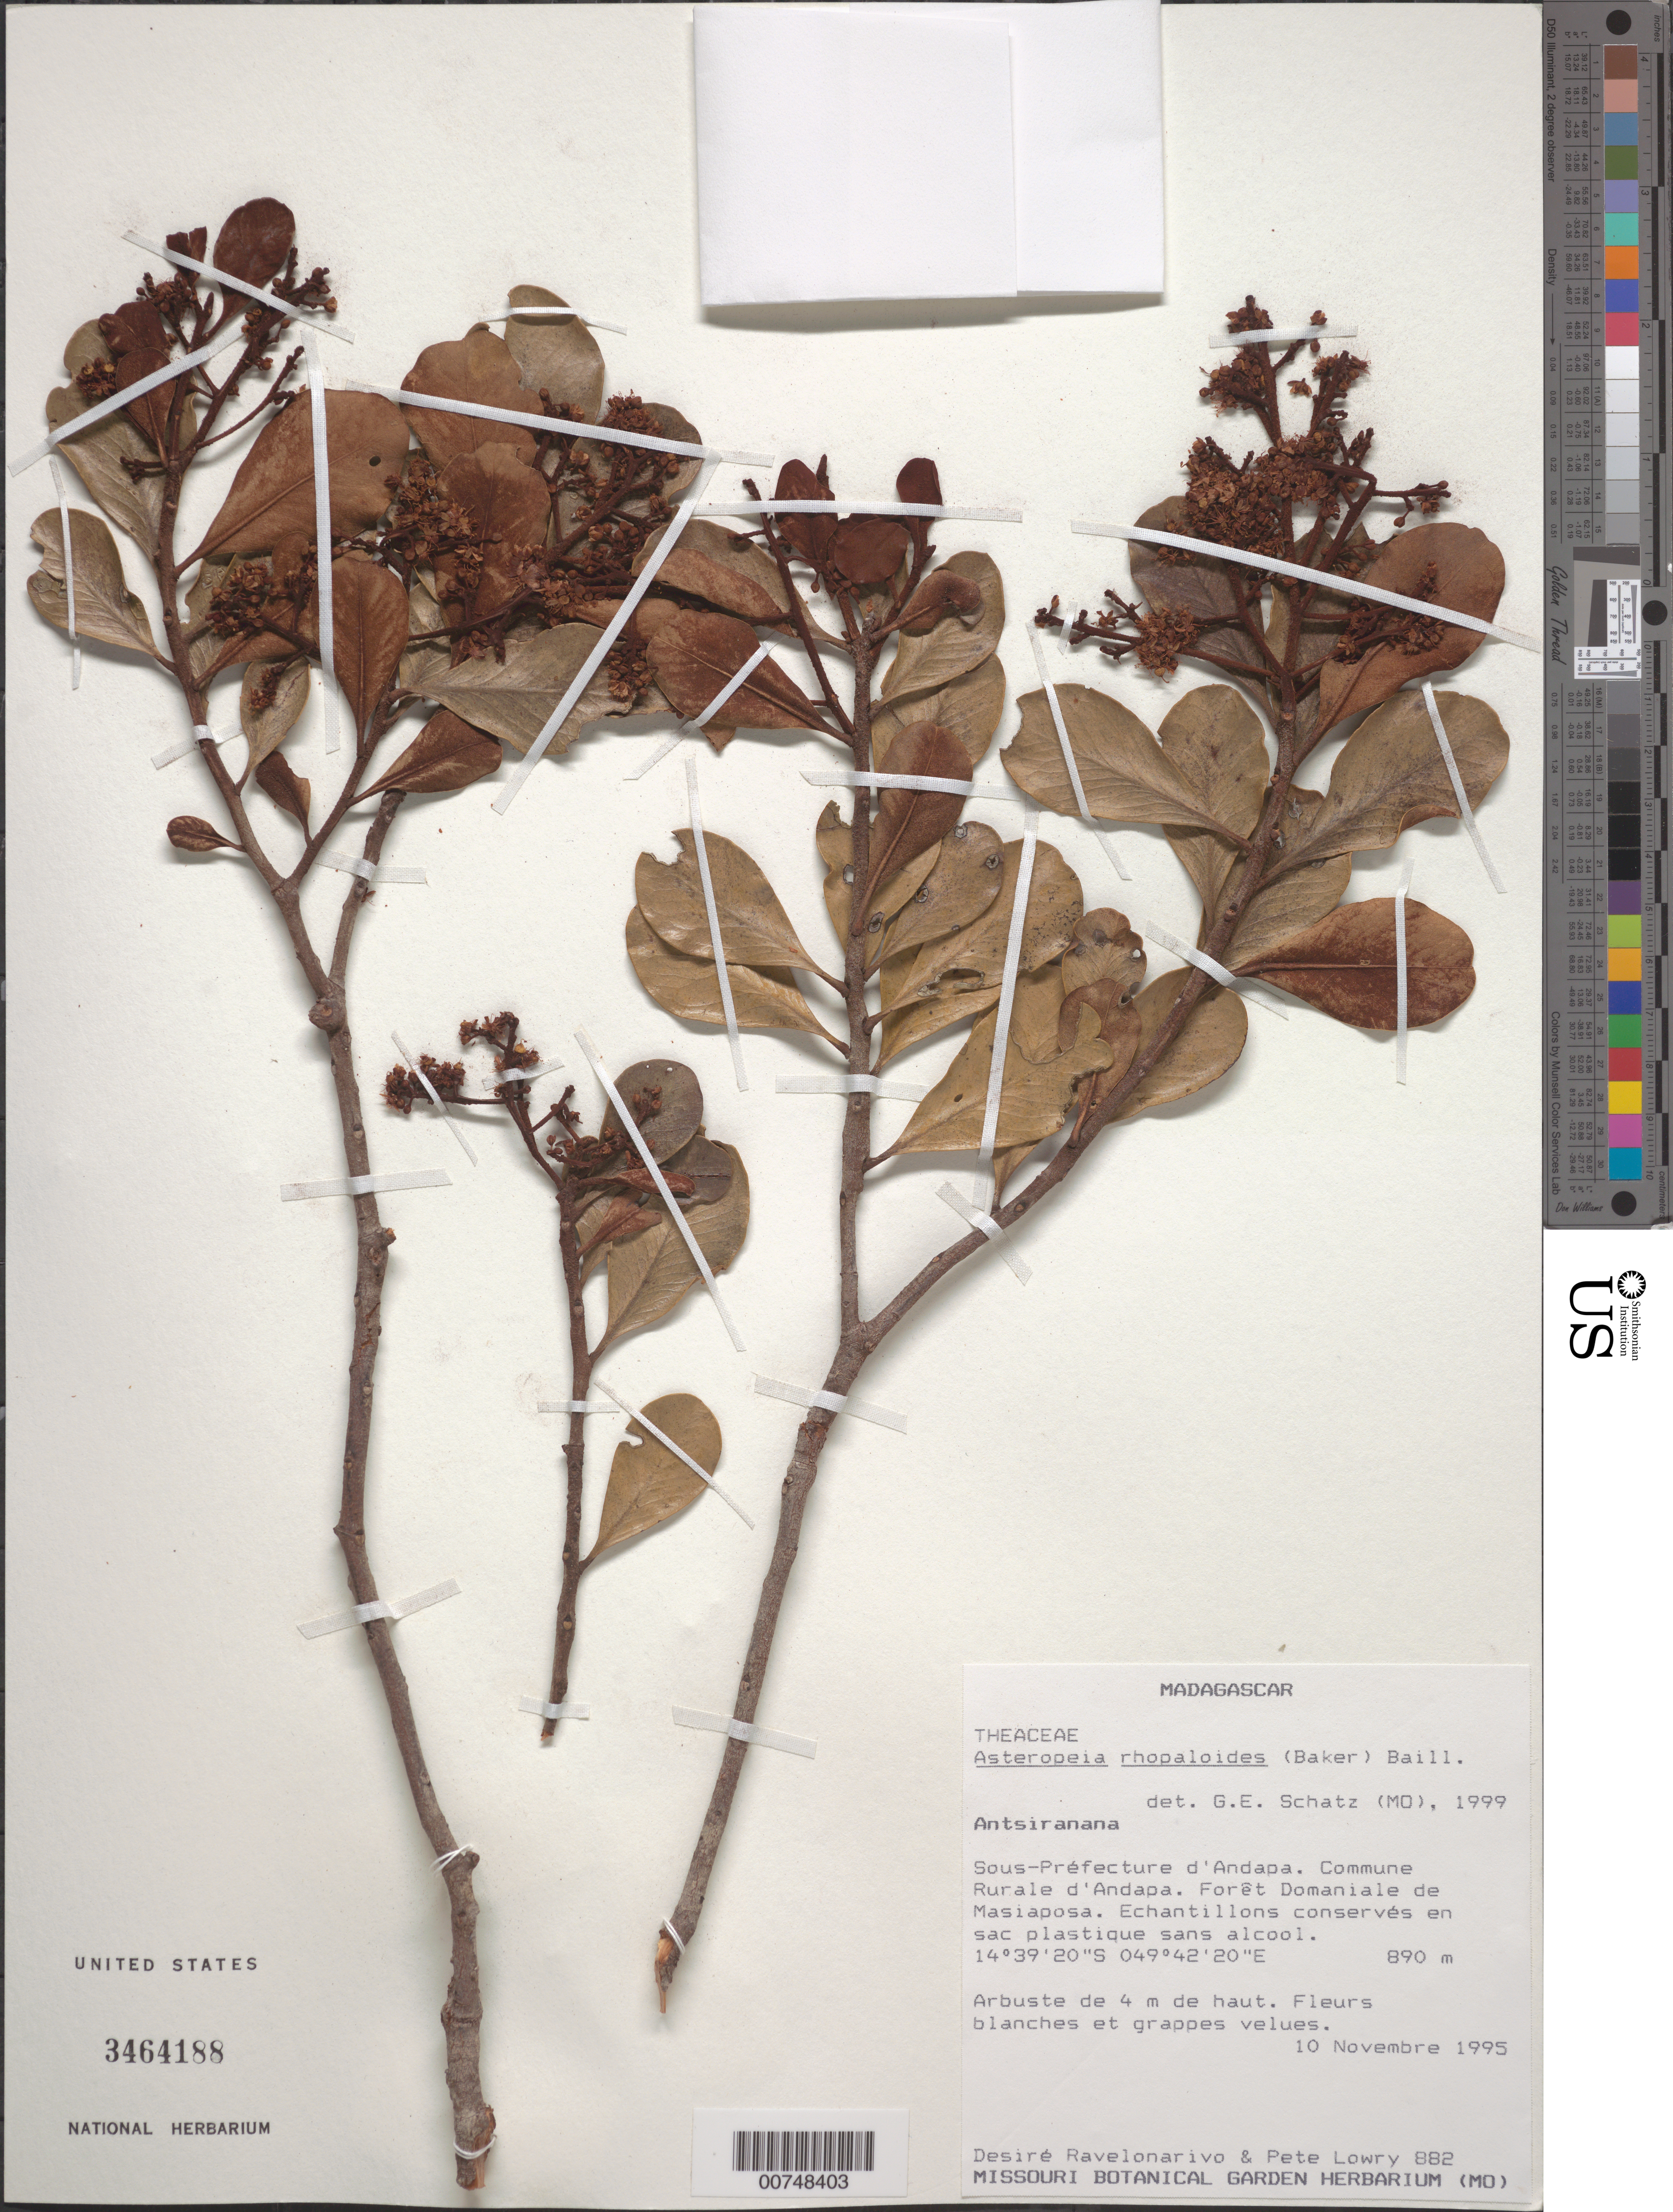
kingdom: Plantae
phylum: Tracheophyta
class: Magnoliopsida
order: Caryophyllales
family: Asteropeiaceae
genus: Asteropeia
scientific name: Asteropeia rhopaloides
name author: Baill.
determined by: Schatz, George E.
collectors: D. Ravelonairivo & P. P. Lowry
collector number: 882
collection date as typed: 10 Nov 1995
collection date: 1995-11-10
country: Madagascar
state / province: Sava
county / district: Andapa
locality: Sous-Préfecture d'Andapa. Commune Rurale d'Andapa.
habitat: Forêt Domaniale de Masiaposa.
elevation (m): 890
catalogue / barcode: US 3464188